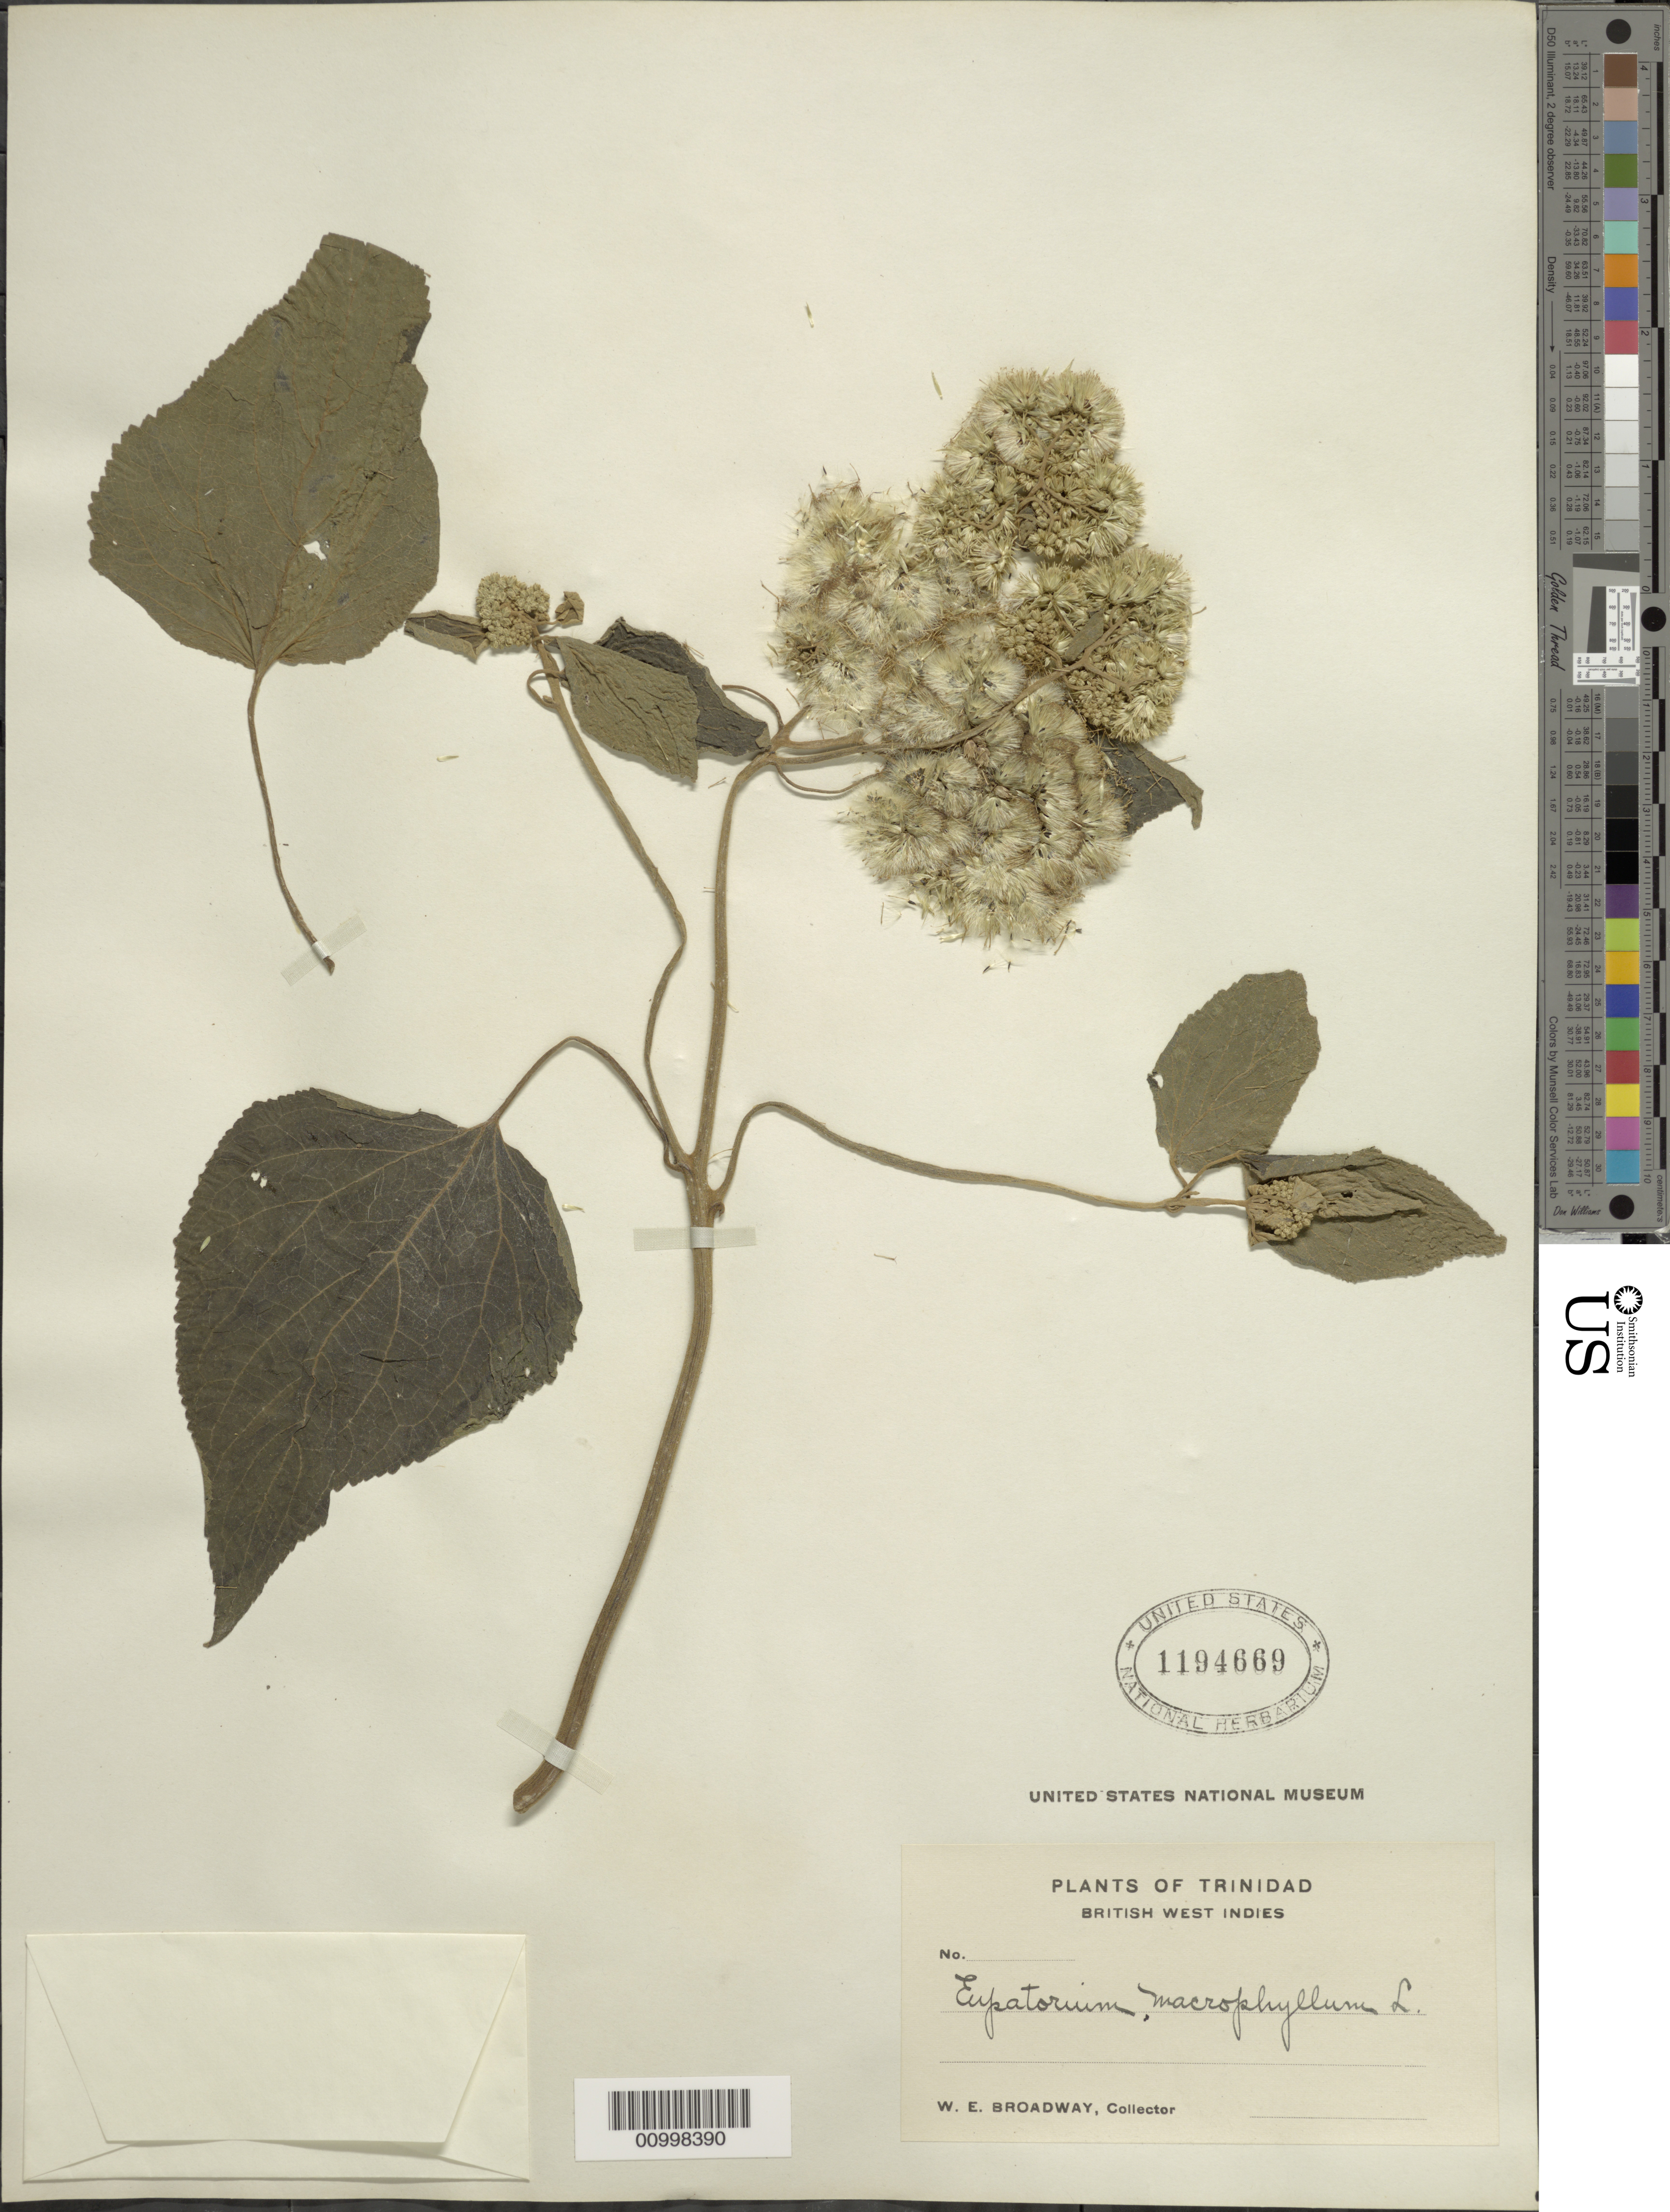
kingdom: Plantae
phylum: Tracheophyta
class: Magnoliopsida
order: Asterales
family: Asteraceae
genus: Hebeclinium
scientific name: Hebeclinium macrophyllum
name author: (L.) DC.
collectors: W. E. Broadway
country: Trinidad and Tobago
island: Trinidad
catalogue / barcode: US 1194669